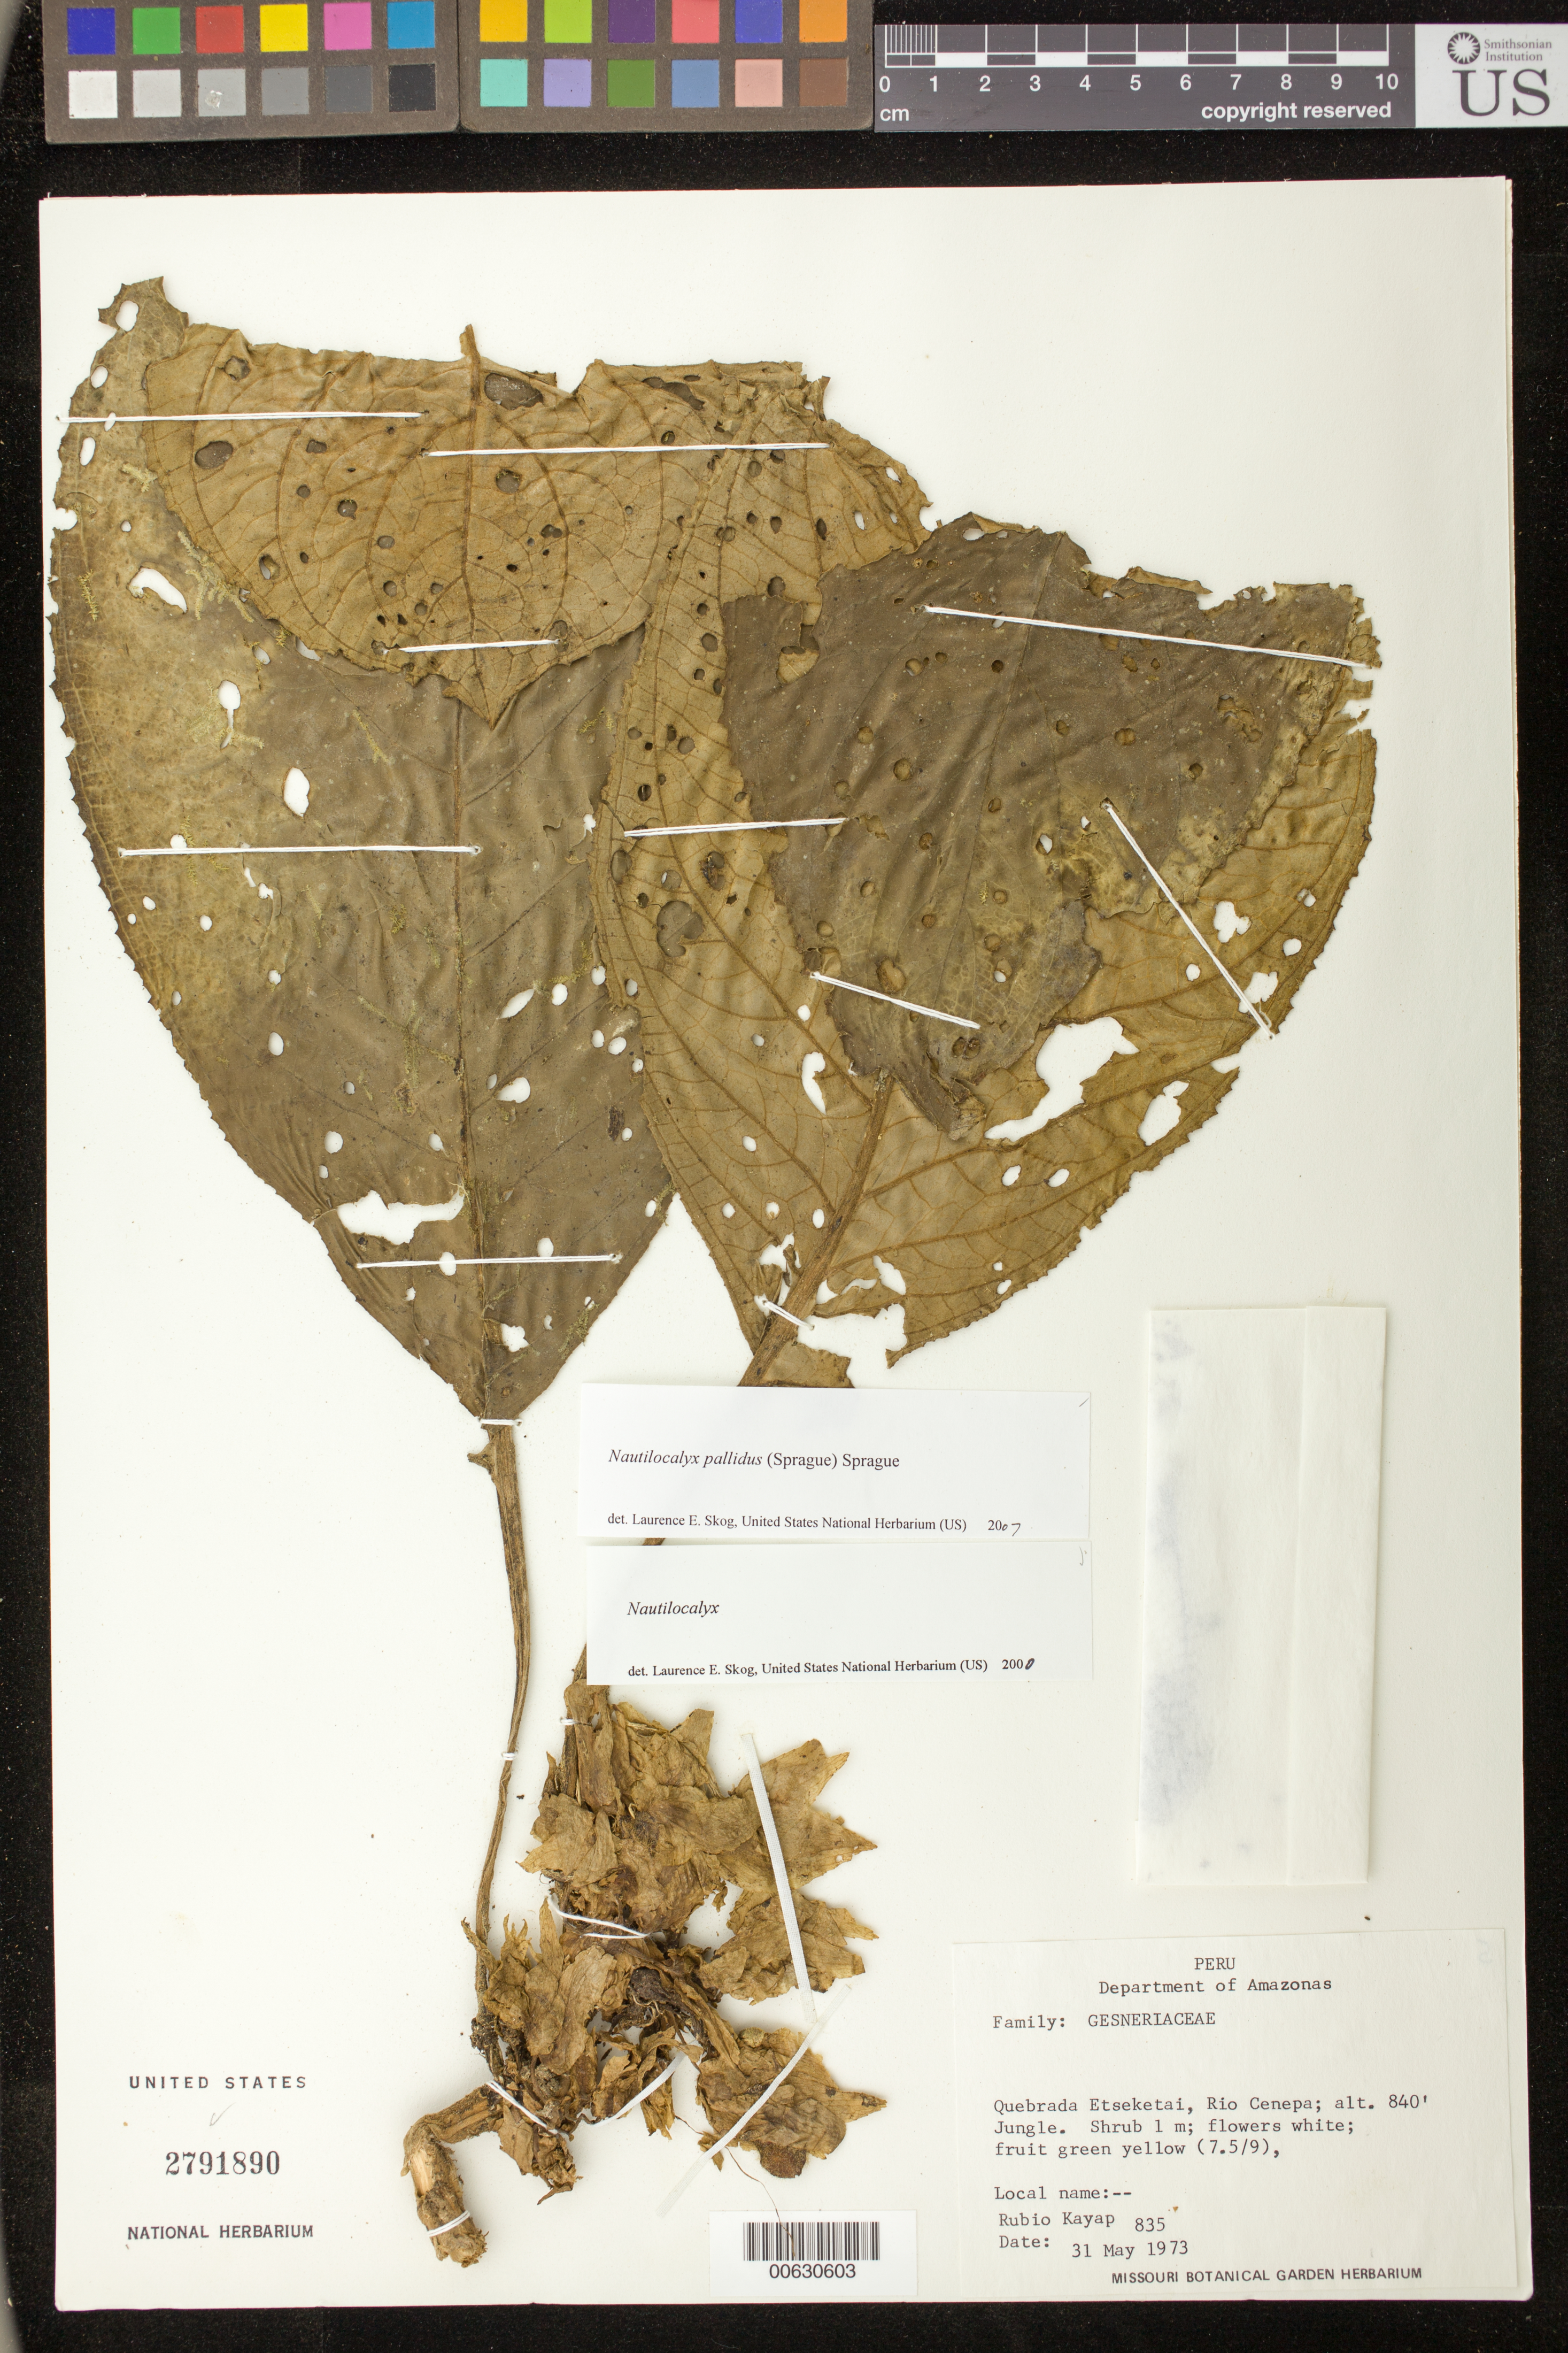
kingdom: Plantae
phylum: Tracheophyta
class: Magnoliopsida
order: Lamiales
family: Gesneriaceae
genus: Nautilocalyx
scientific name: Nautilocalyx pallidus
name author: (Sprague) C. Sprague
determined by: Skog, Laurence E.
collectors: R. Kayap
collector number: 835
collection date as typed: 31 May 1973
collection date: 1973-05-31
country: Peru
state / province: Amazonas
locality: Quebrada Etseketai, Rio Cenepa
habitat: Jungle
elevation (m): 256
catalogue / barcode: US 2791890